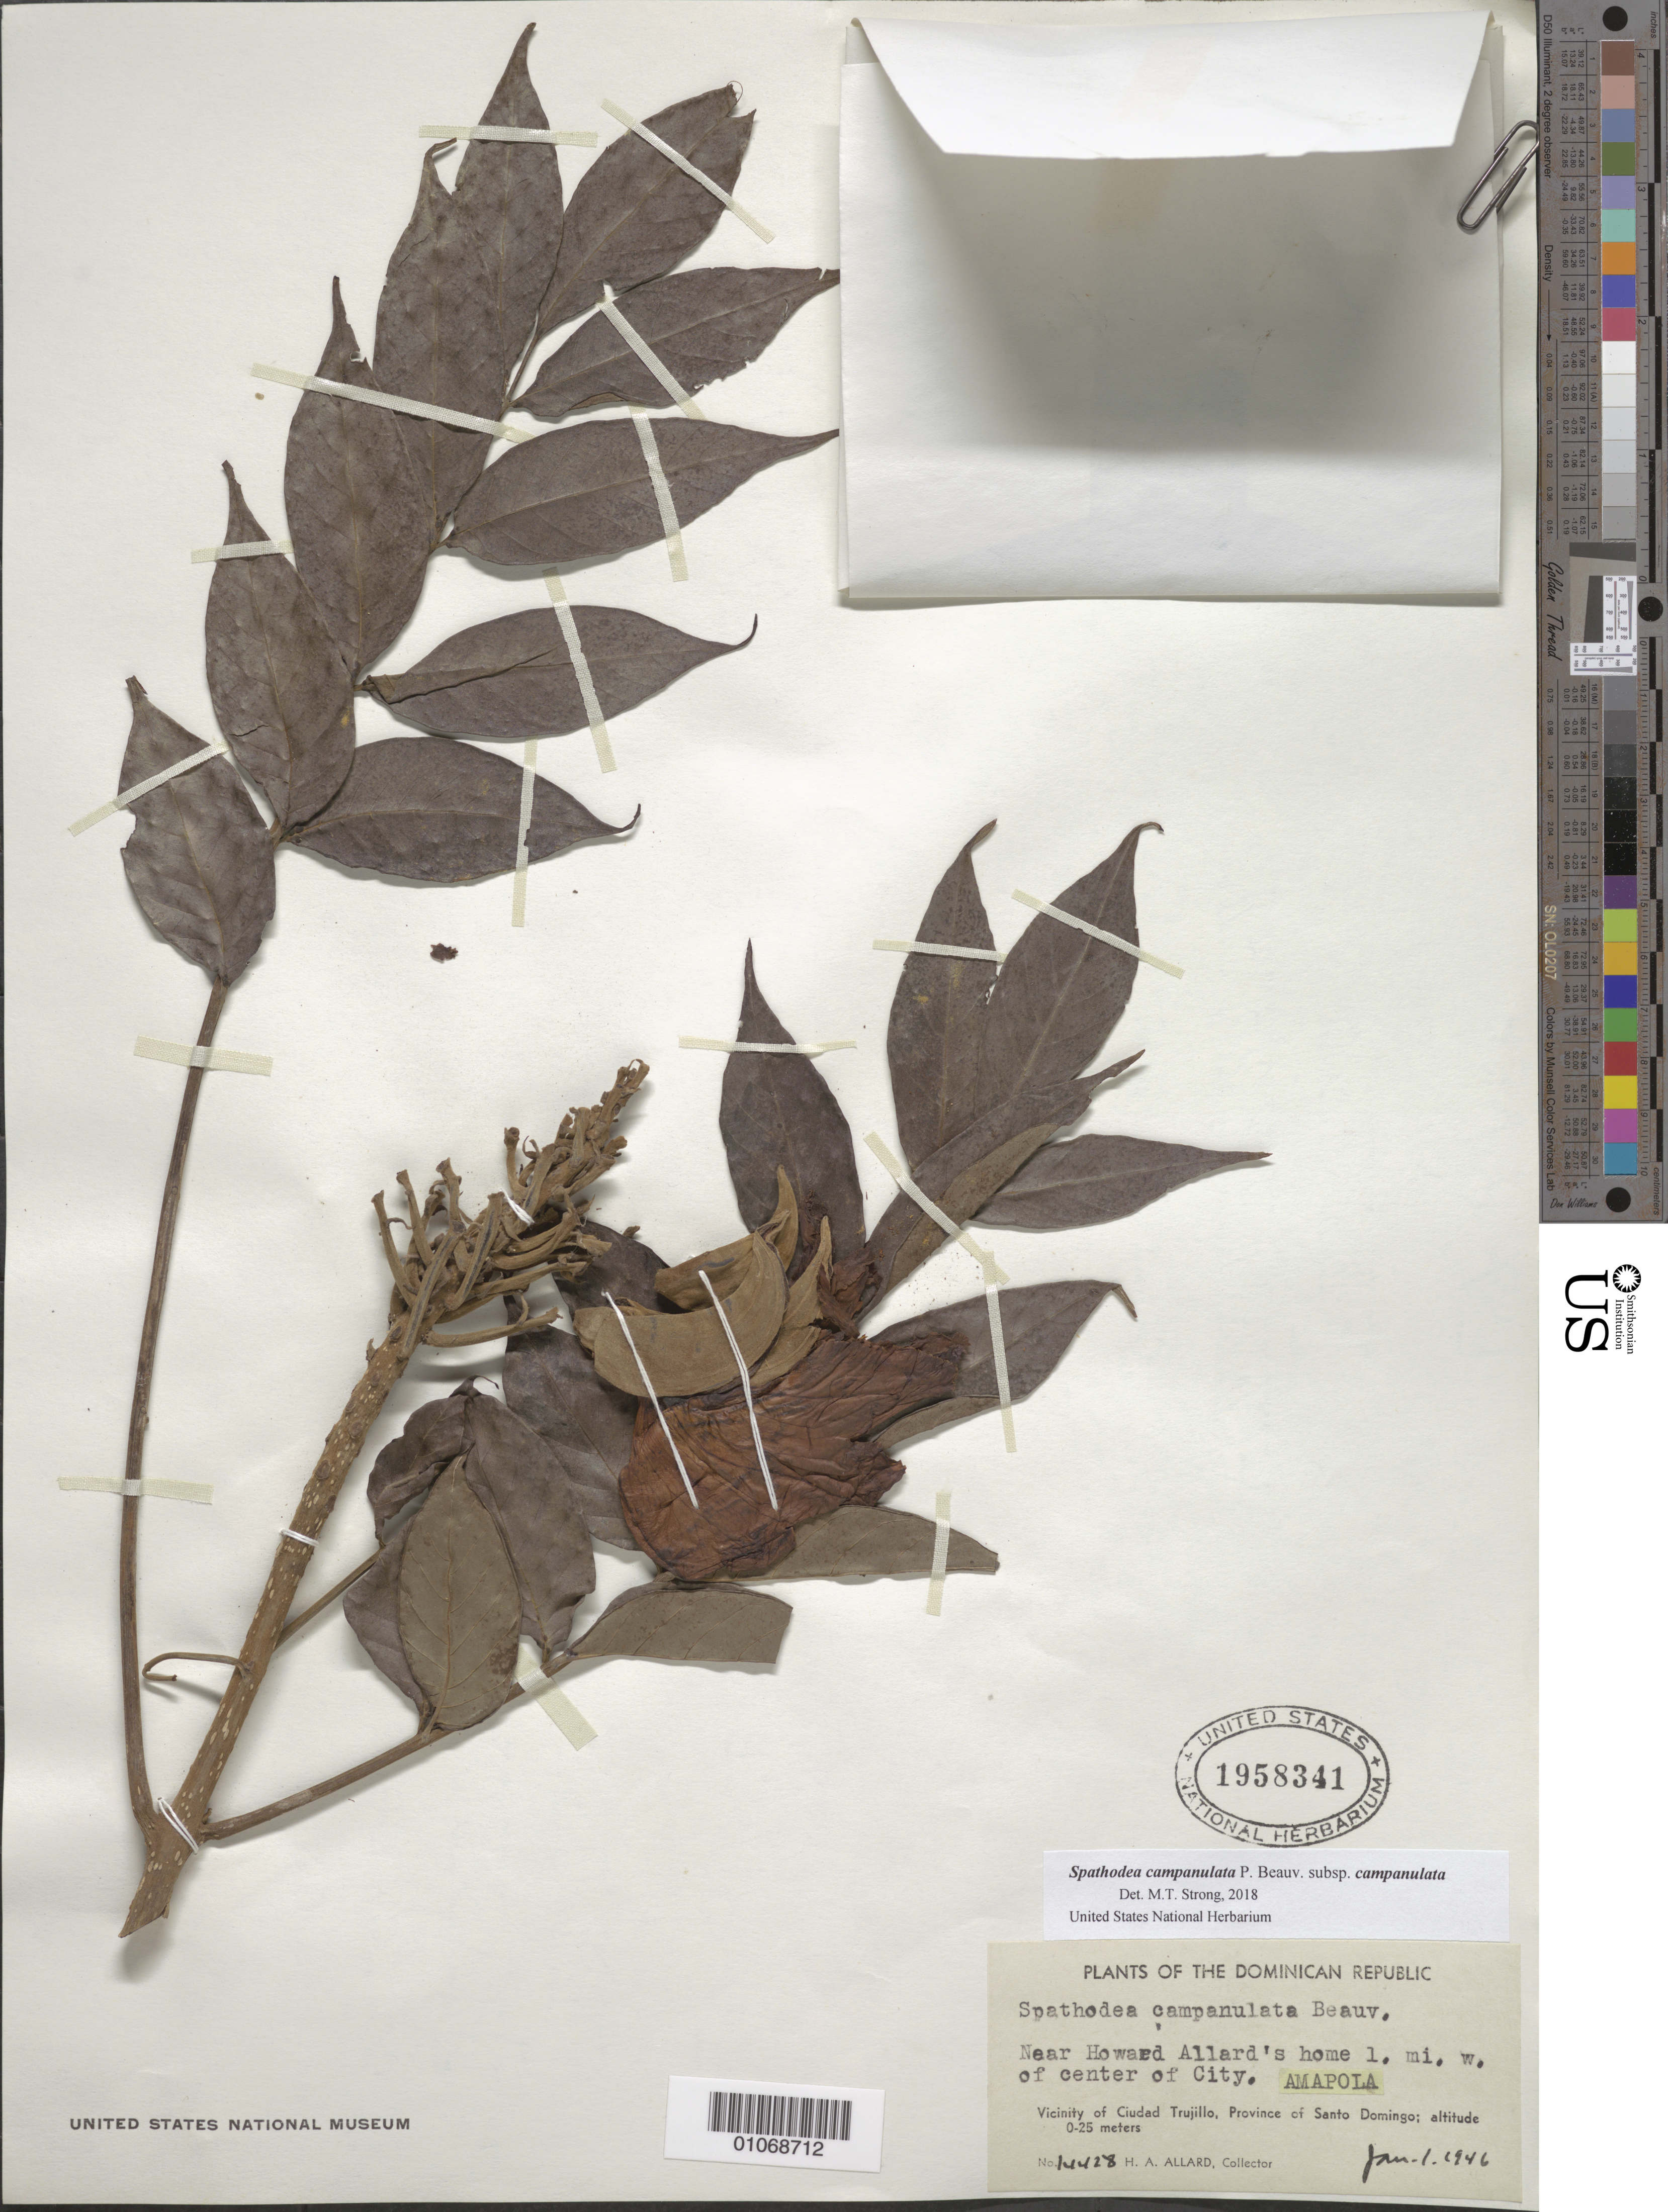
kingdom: Plantae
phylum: Tracheophyta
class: Magnoliopsida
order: Lamiales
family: Bignoniaceae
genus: Spathodea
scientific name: Spathodea campanulata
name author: P. Beauv.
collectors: H. A. Allard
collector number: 14428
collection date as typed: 01 Jan 1946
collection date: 1946-01-01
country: Dominican Republic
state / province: Santo Domingo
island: Hispaniola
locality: Vicinityof Ciudad Trujillo, near Howard Allard's home 1 mile west of center of City. Amapola.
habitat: near home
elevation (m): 0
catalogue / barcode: US 1958341